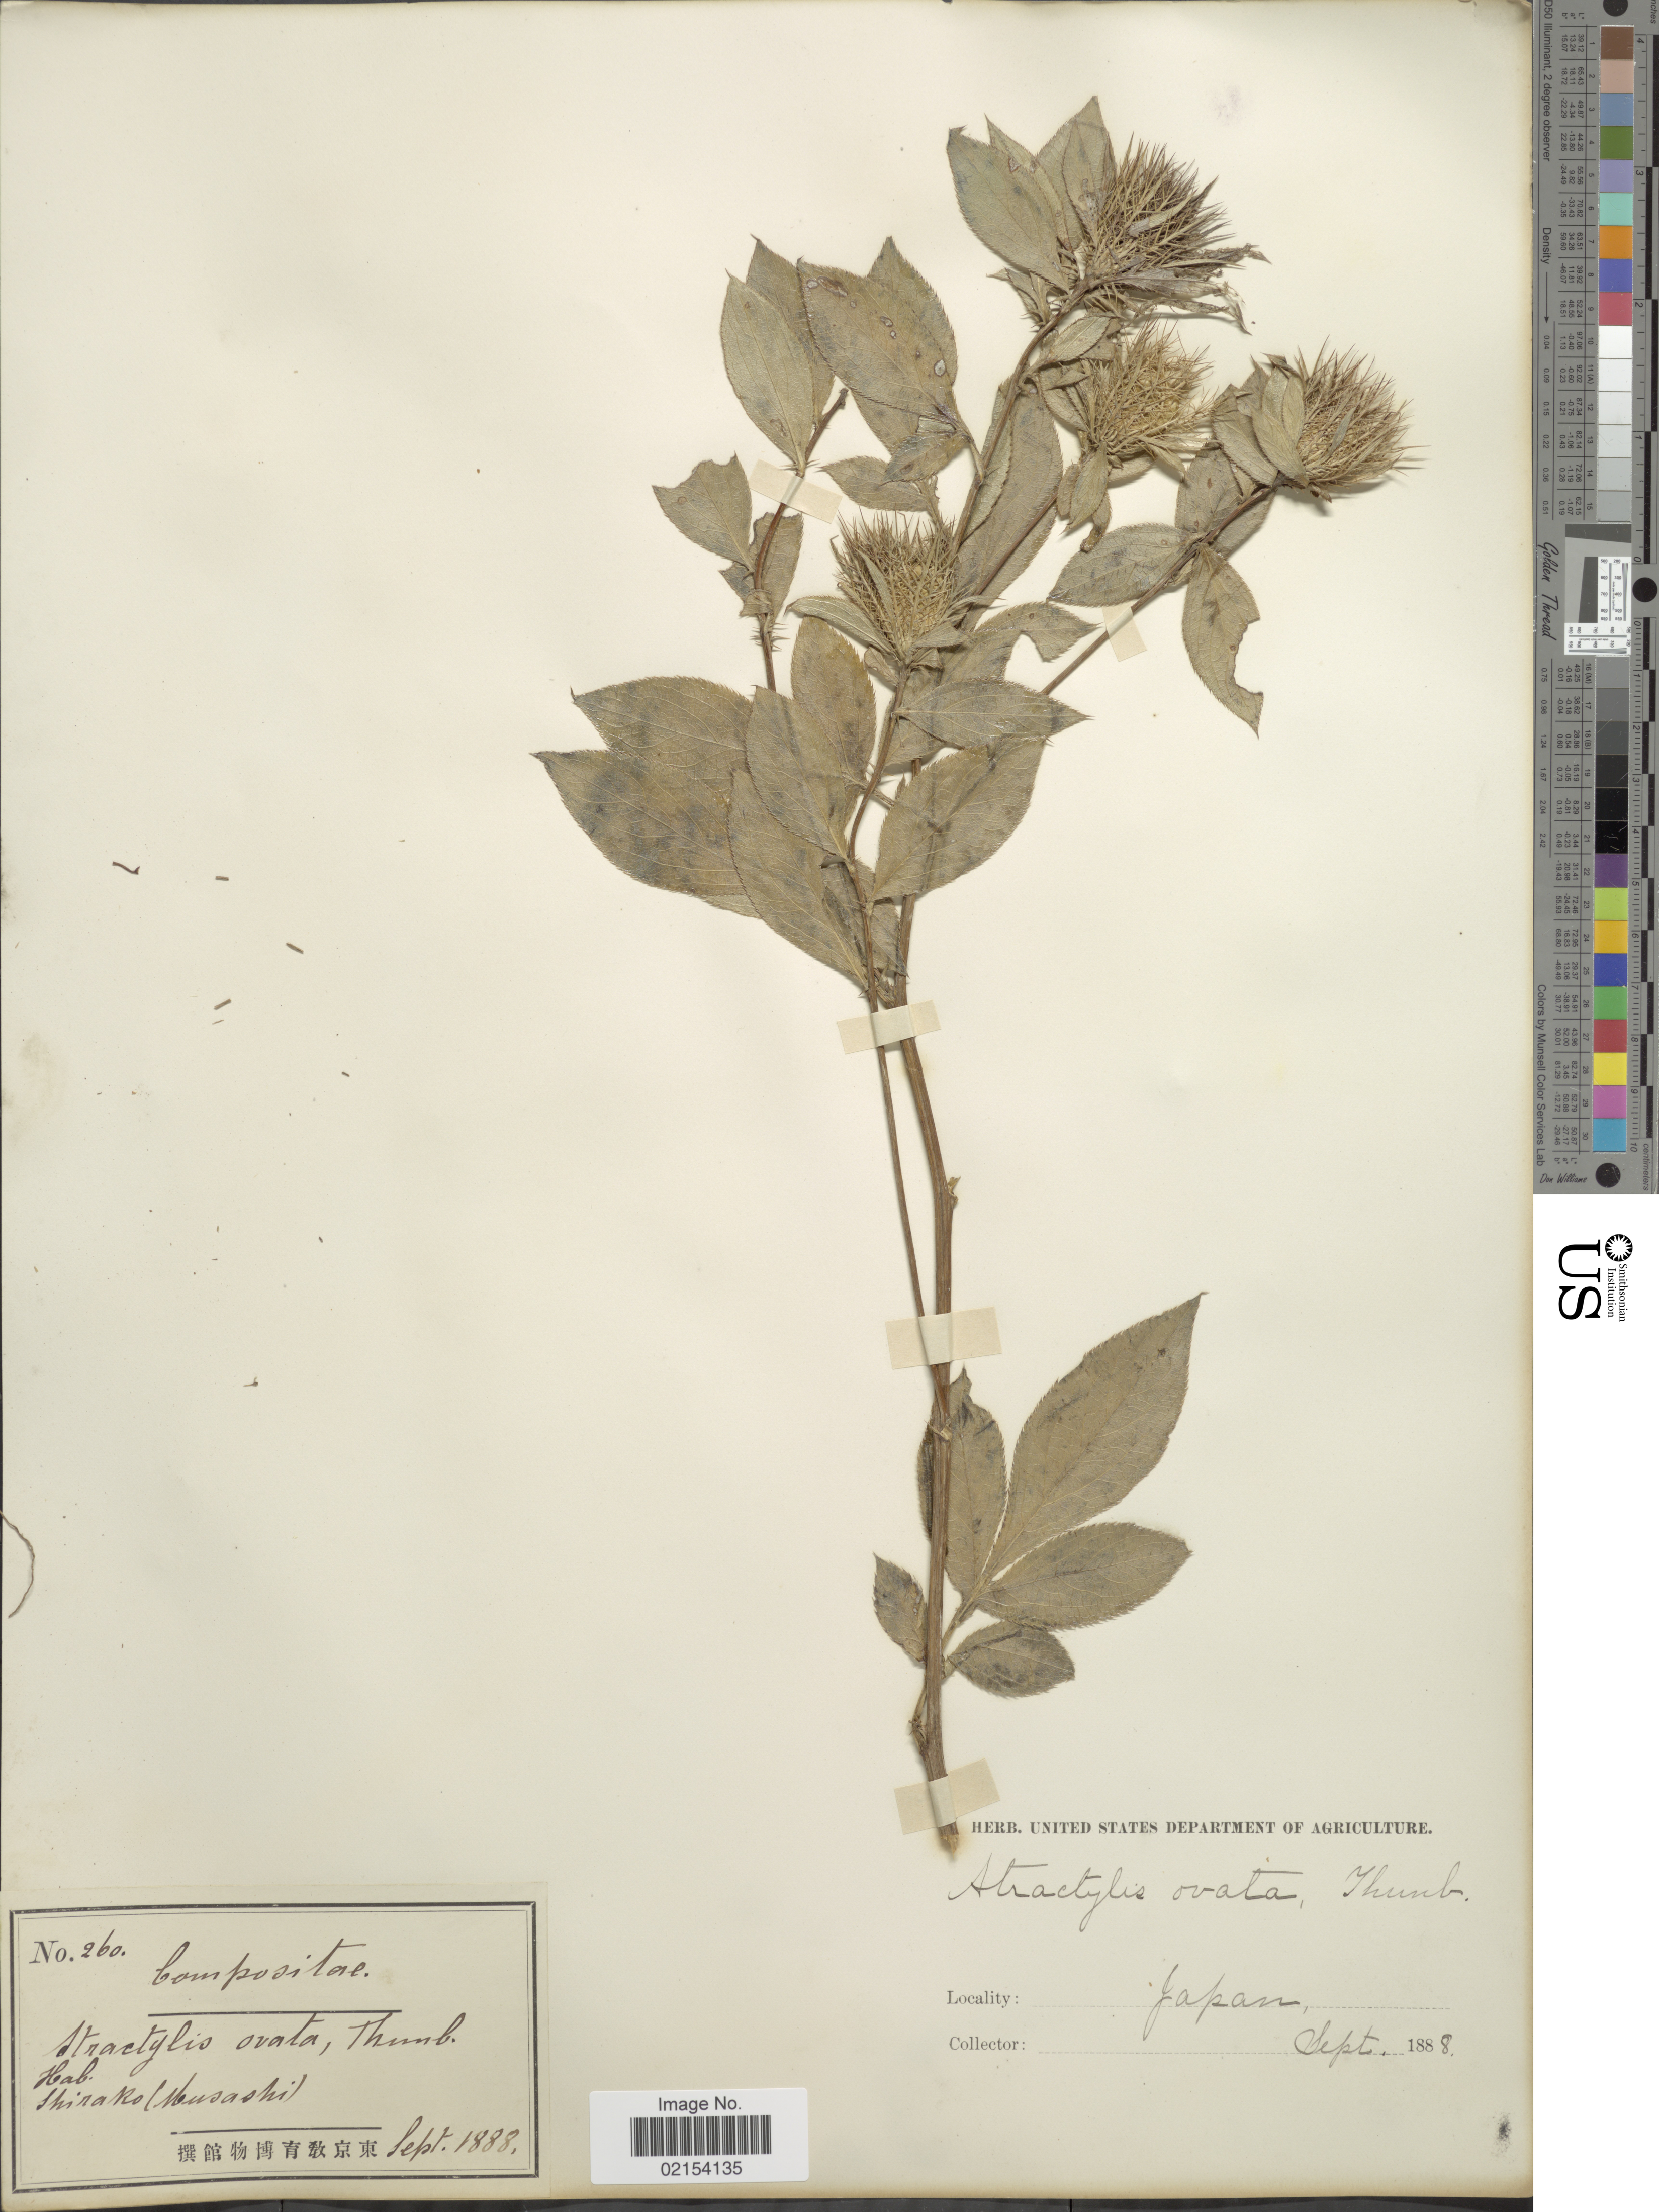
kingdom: Plantae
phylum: Tracheophyta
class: Magnoliopsida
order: Asterales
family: Asteraceae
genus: Atractylodes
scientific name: Atractylodes ovata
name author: (Thunb.) DC.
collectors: Facchini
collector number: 260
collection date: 1888-09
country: Japan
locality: Shinako (Musashi)